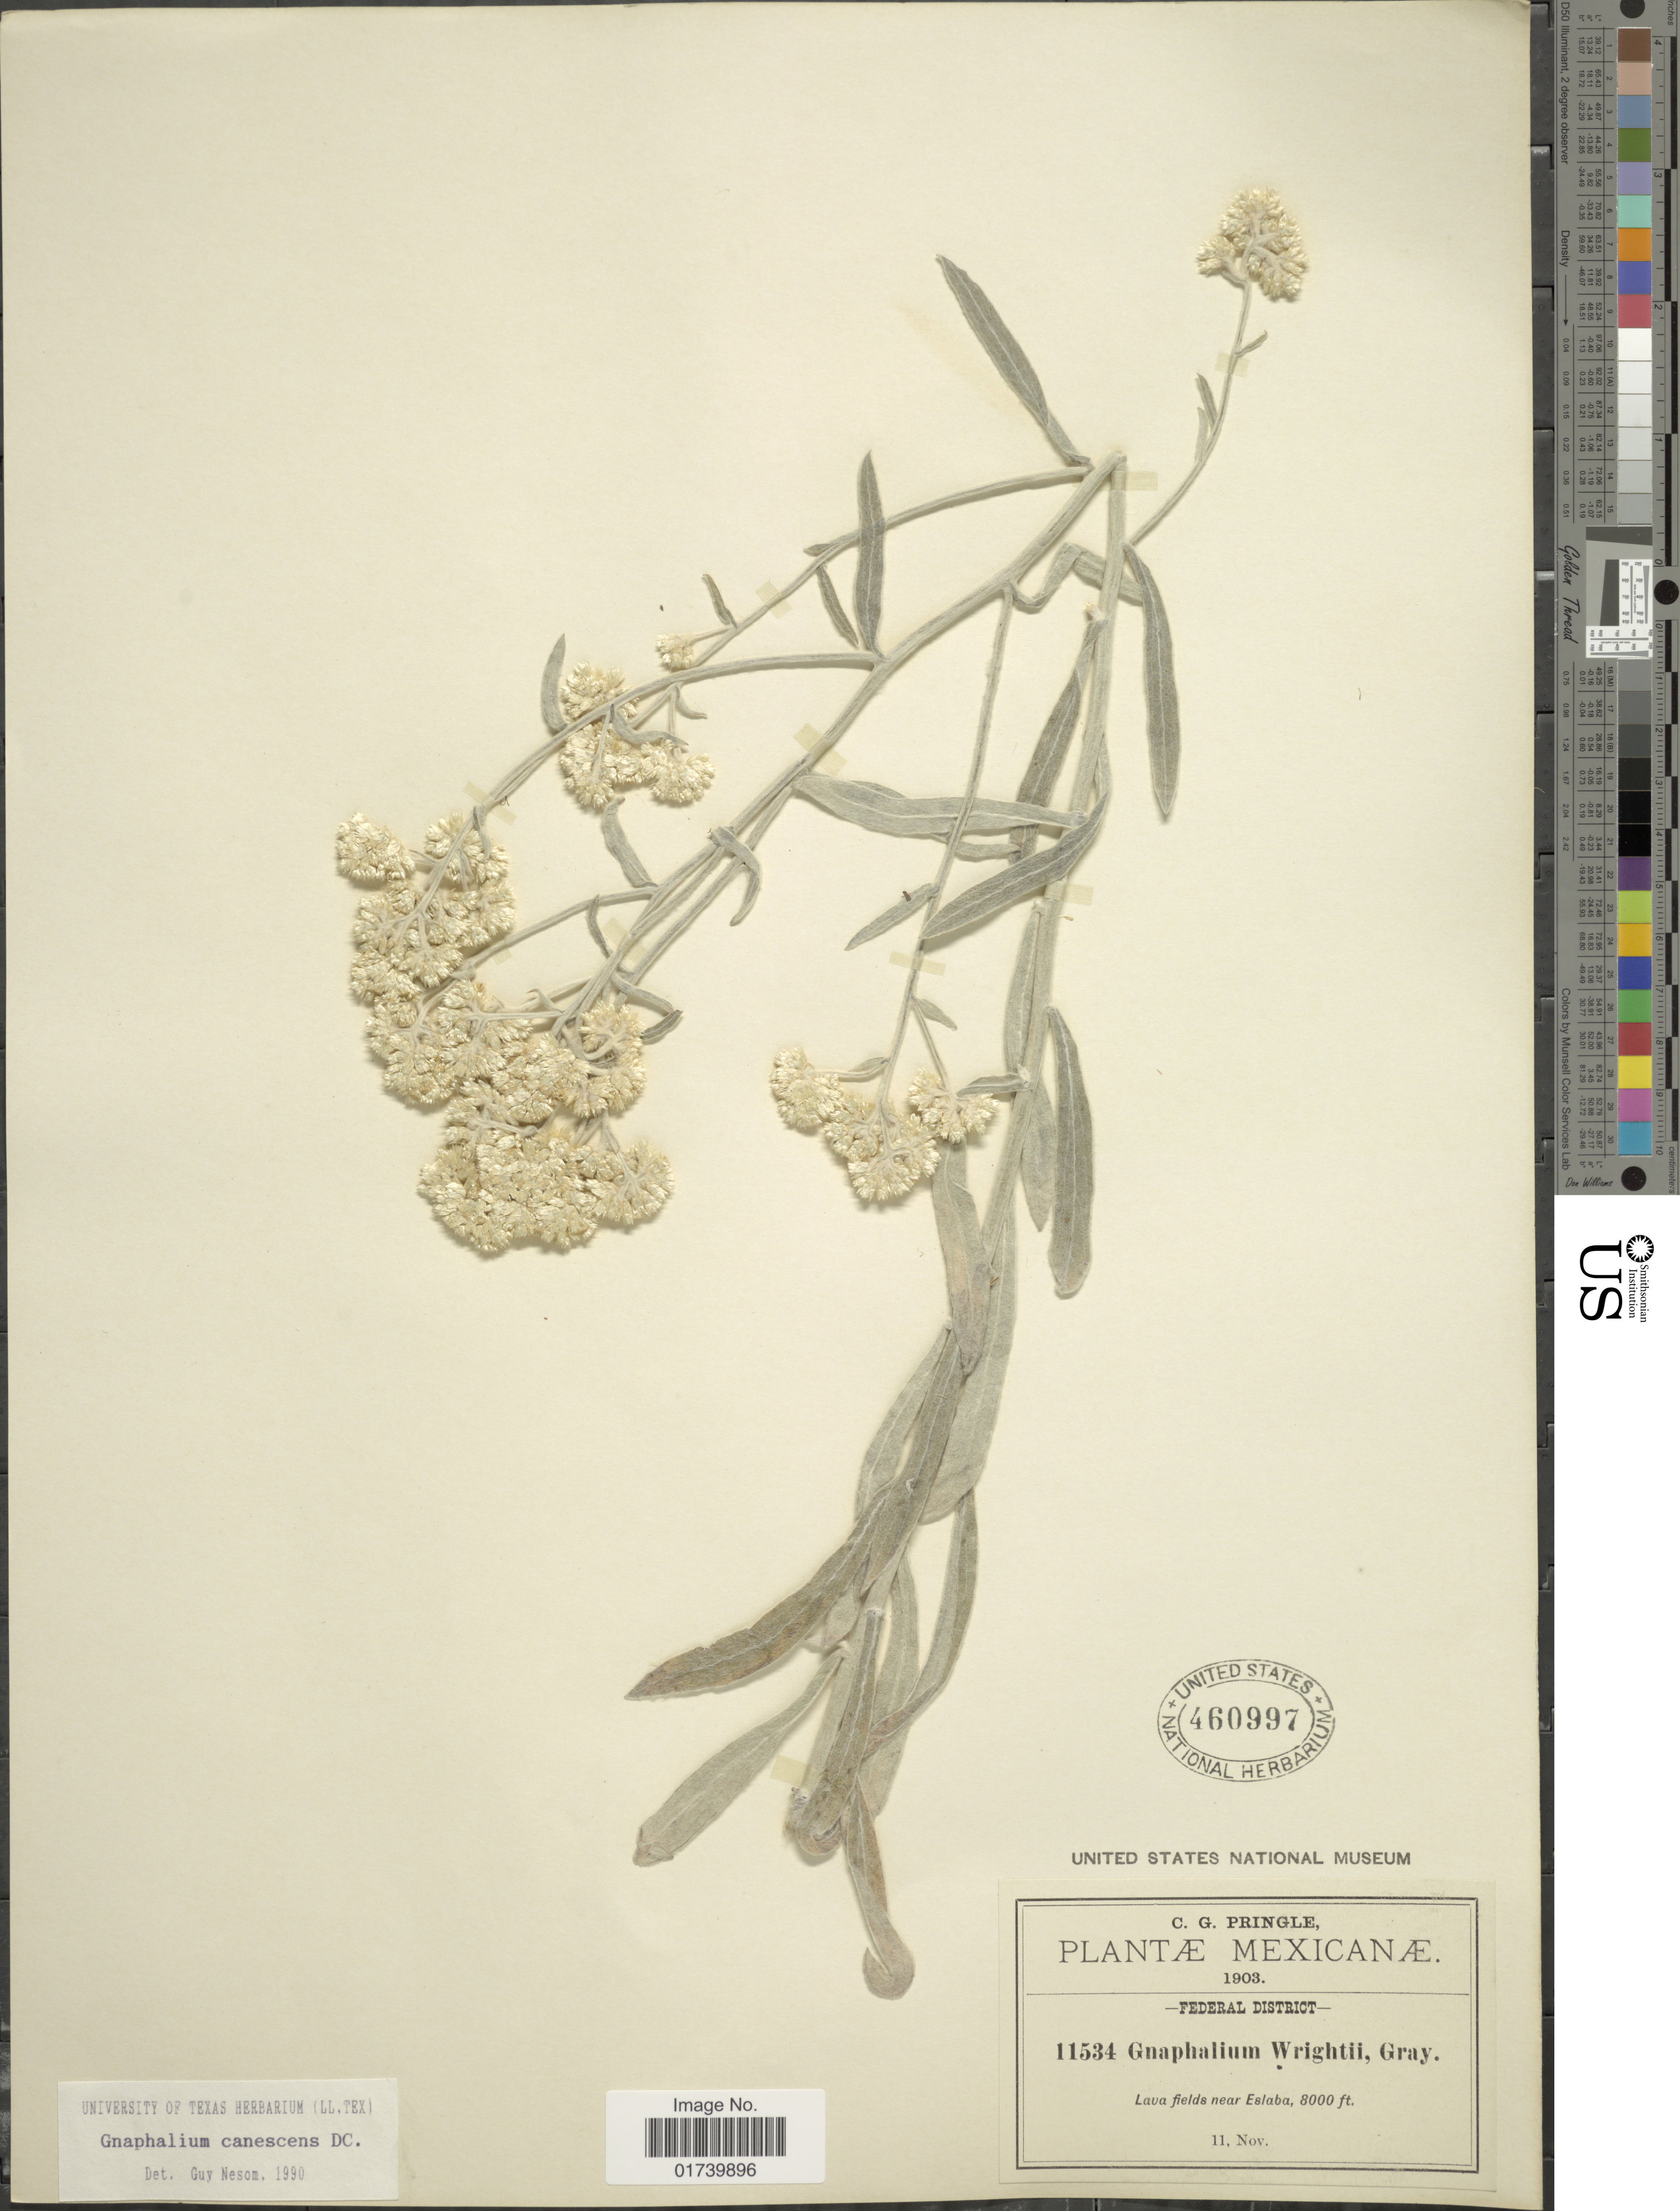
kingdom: Plantae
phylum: Tracheophyta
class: Magnoliopsida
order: Asterales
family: Asteraceae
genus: Pseudognaphalium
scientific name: Pseudognaphalium canescens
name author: (DC.) Anderb.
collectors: C. G. Pringle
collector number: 11534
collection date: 1903-11-11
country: Mexico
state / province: Distrito Federal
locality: Federal District, Lava fields near Eslaba.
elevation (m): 2438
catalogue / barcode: US 460997